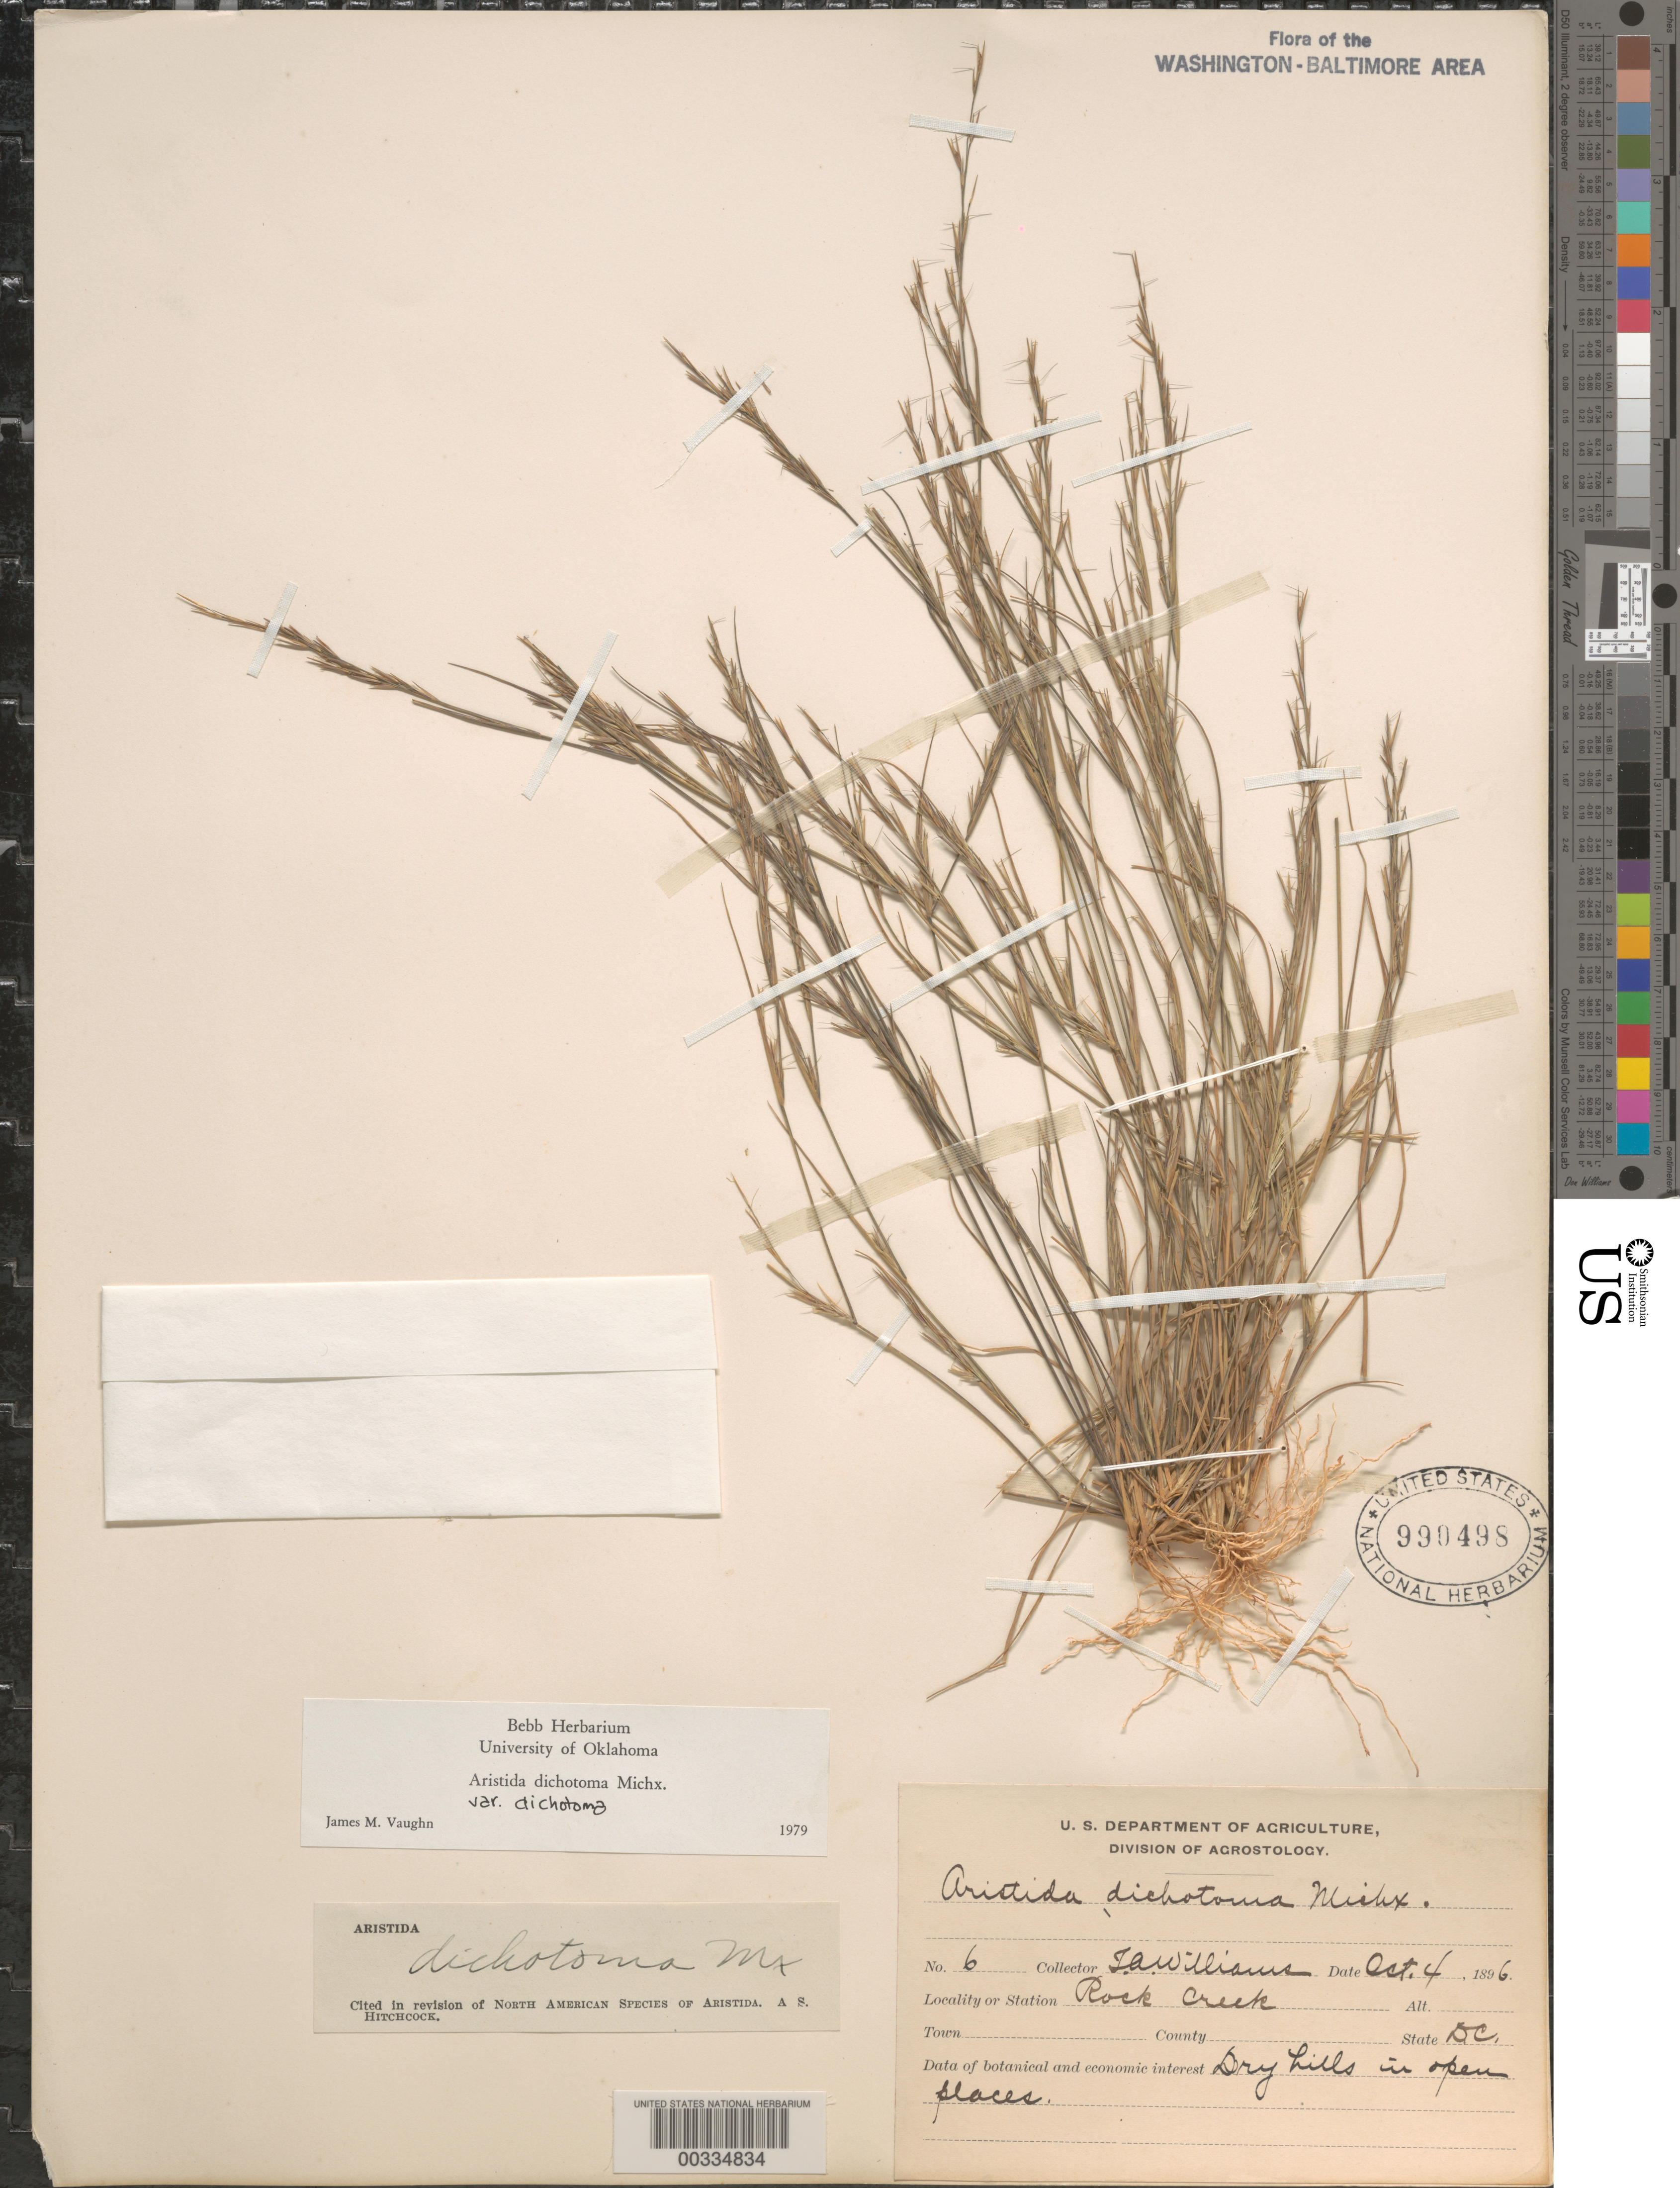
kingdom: Plantae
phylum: Tracheophyta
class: Liliopsida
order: Poales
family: Poaceae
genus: Aristida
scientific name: Aristida dichotoma var. dichotoma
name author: Michx.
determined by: Vaughn, J. M.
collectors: T. A. Williams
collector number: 6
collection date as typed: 04 Oct 1896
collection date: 1896-10-04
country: United States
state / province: District of Columbia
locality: Rock Creek Rock Creek Park and Vicinity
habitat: Dry hills in open places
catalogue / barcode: US 990498